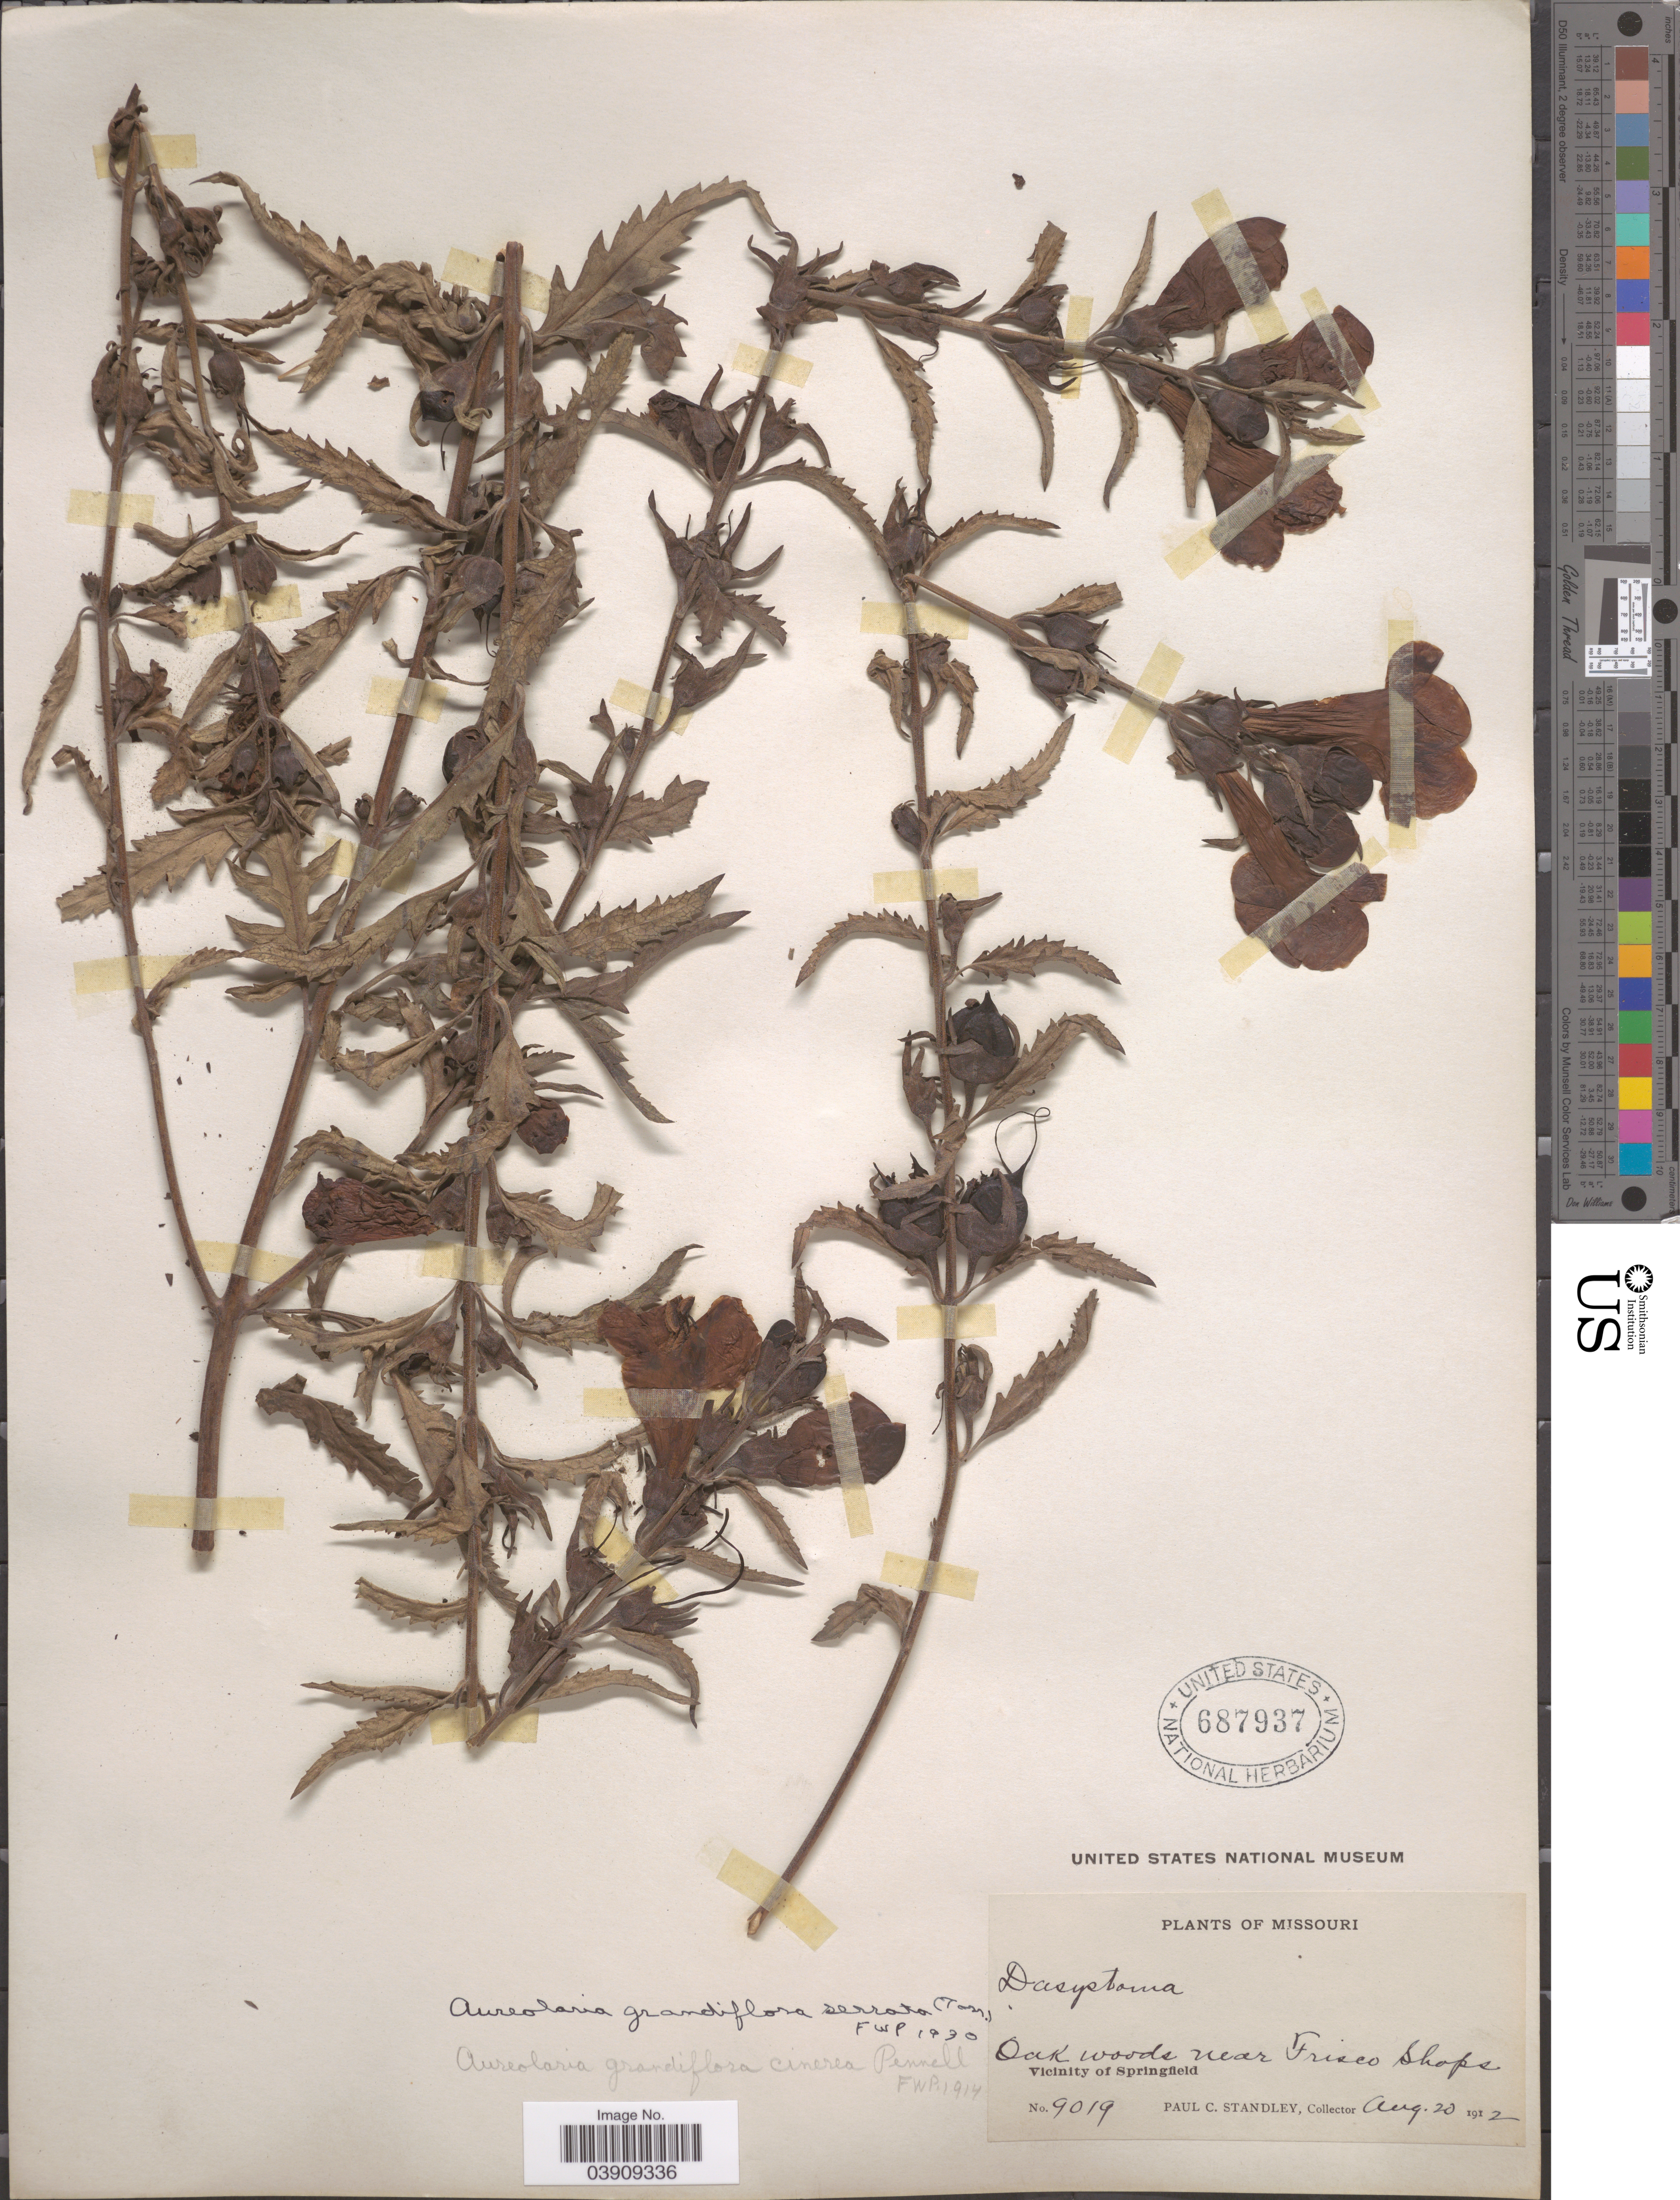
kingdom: Plantae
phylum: Tracheophyta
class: Magnoliopsida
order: Lamiales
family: Orobanchaceae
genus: Aureolaria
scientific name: Aureolaria grandiflora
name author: (Benth.) Pennell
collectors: P. C. Standley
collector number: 9019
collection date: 1912-08-20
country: United States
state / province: Missouri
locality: Oak woods near Frisco Shops. Vicinity of Springfield.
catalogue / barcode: US 687937